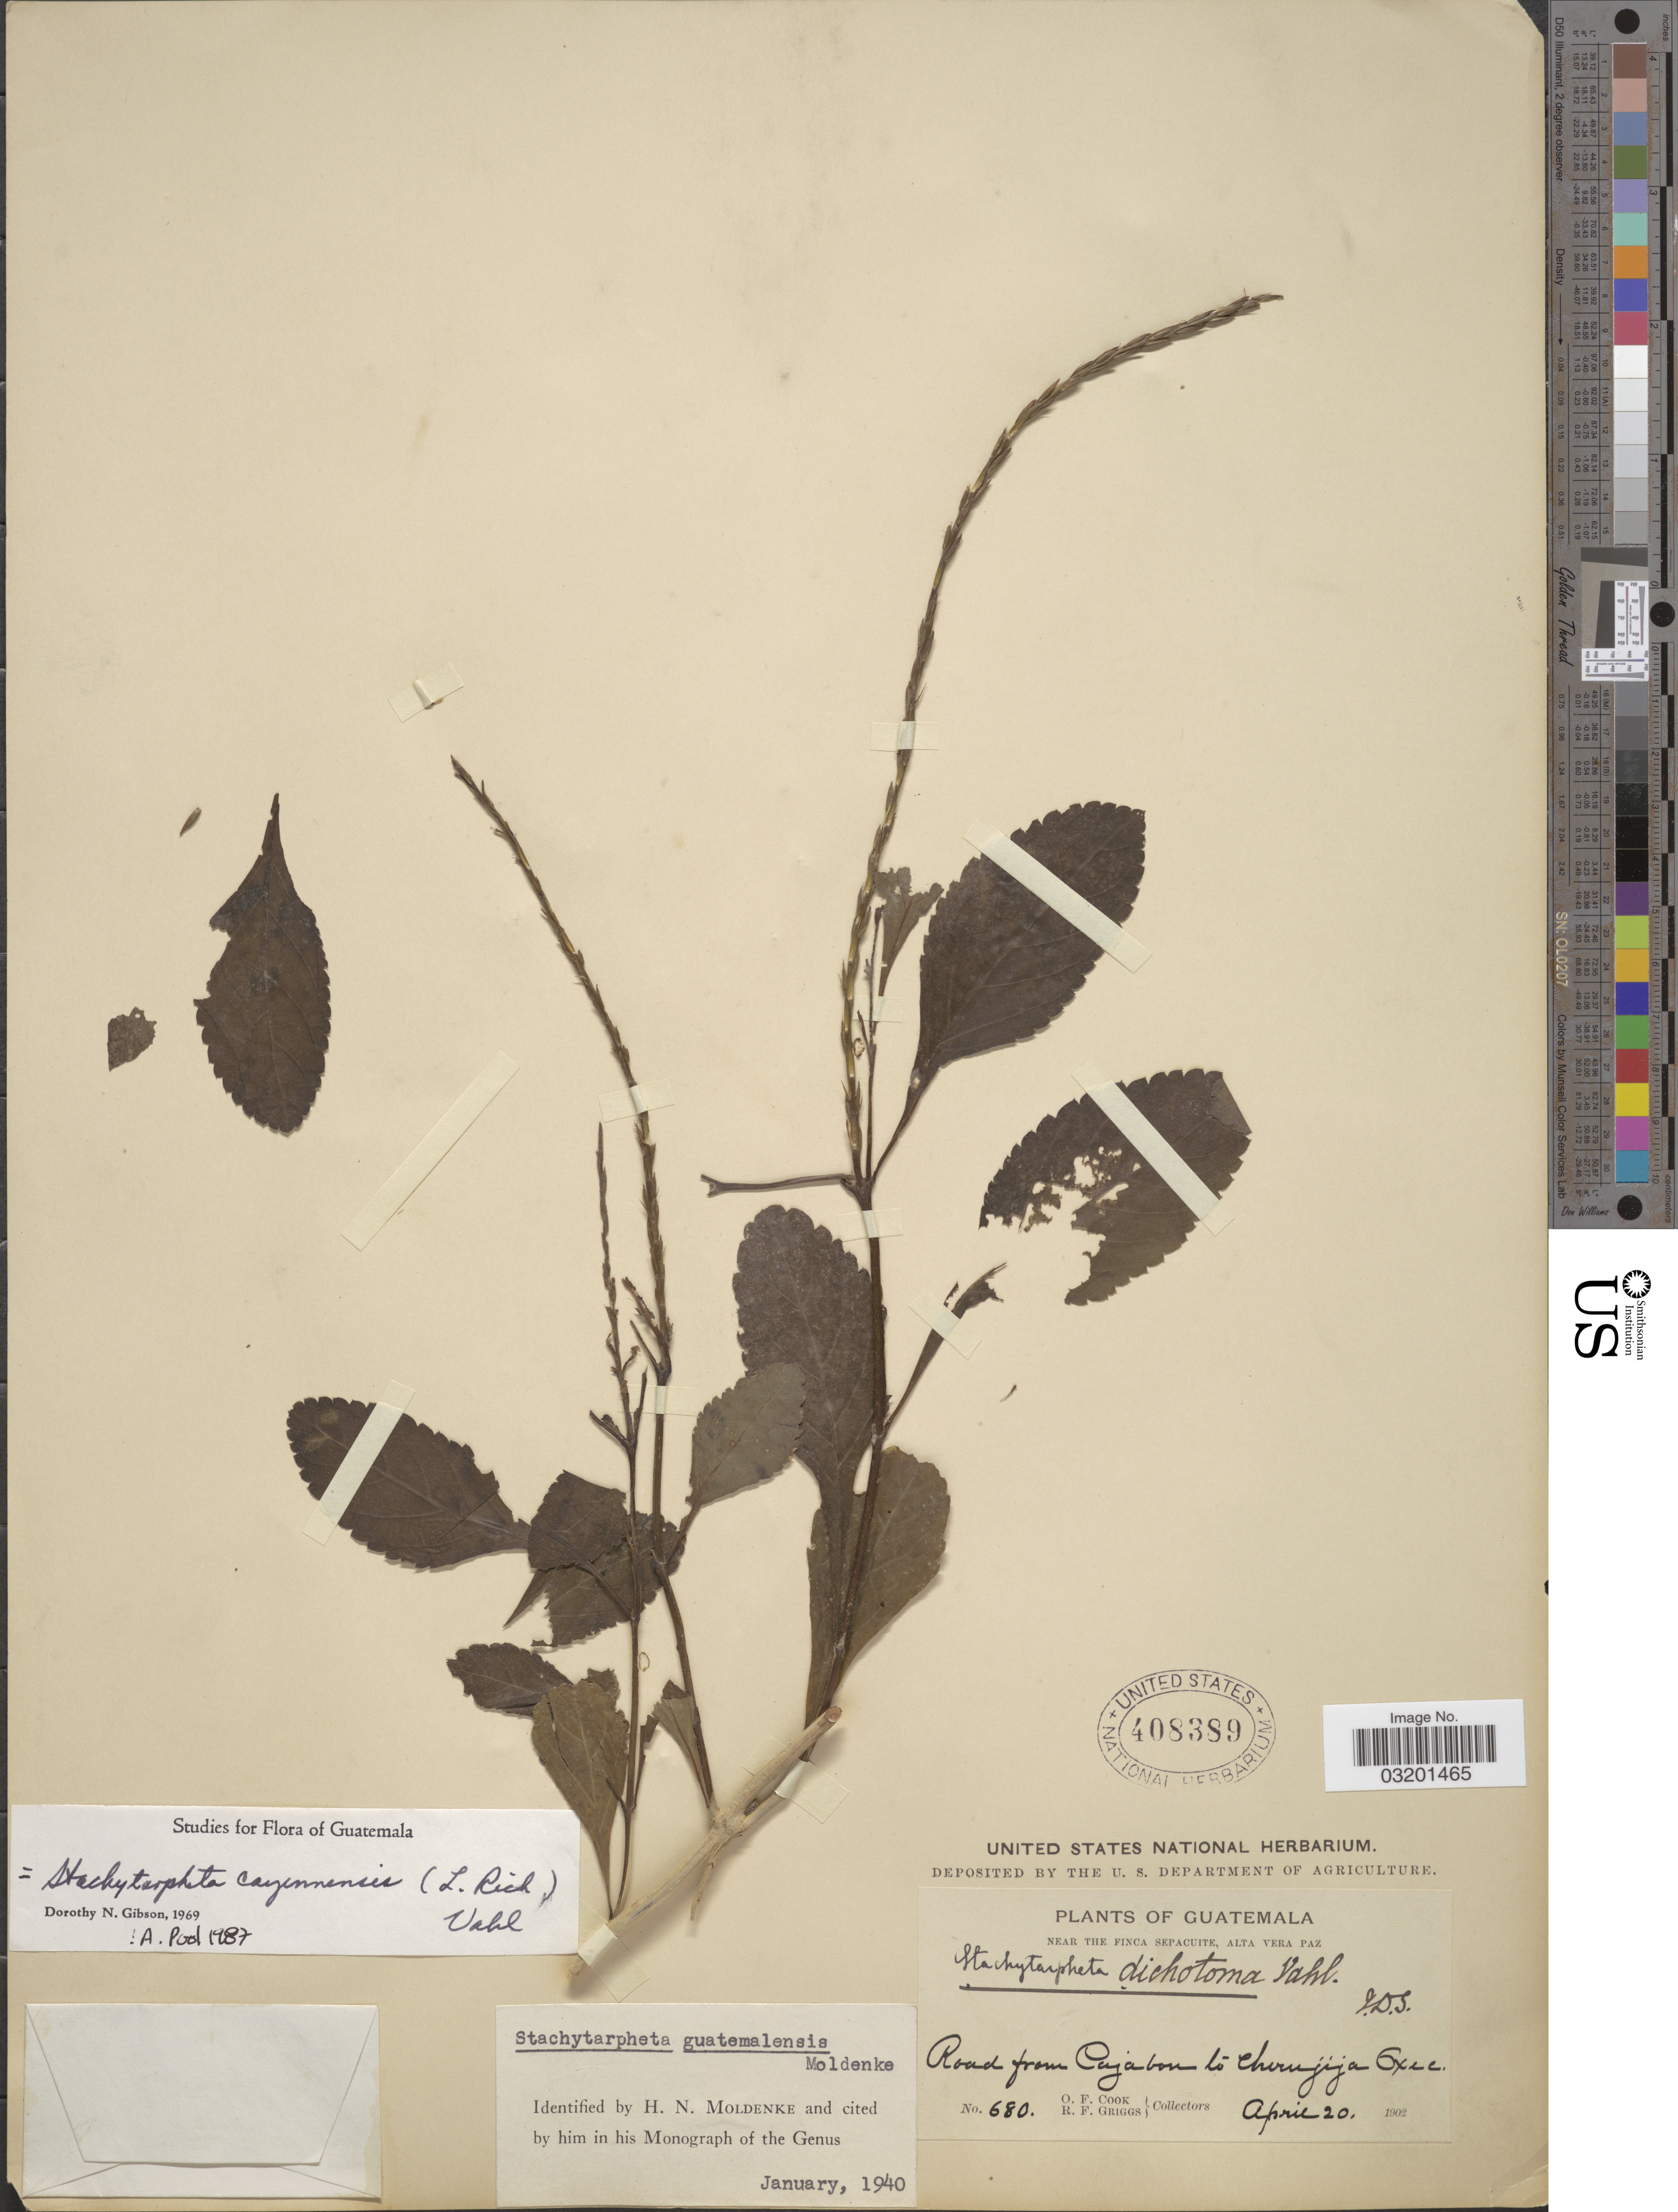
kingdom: Plantae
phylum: Tracheophyta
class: Magnoliopsida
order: Lamiales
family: Verbenaceae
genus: Stachytarpheta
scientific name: Stachytarpheta cayennensis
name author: (Rich.) Vahl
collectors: O. F. Cook & R. F. Griggs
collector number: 680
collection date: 1902-04-20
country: Guatemala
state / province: Alta Verapaz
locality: Near the Finca Sepacuite. Road from Cajabon to Cherujija Oxec.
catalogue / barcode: US 408389